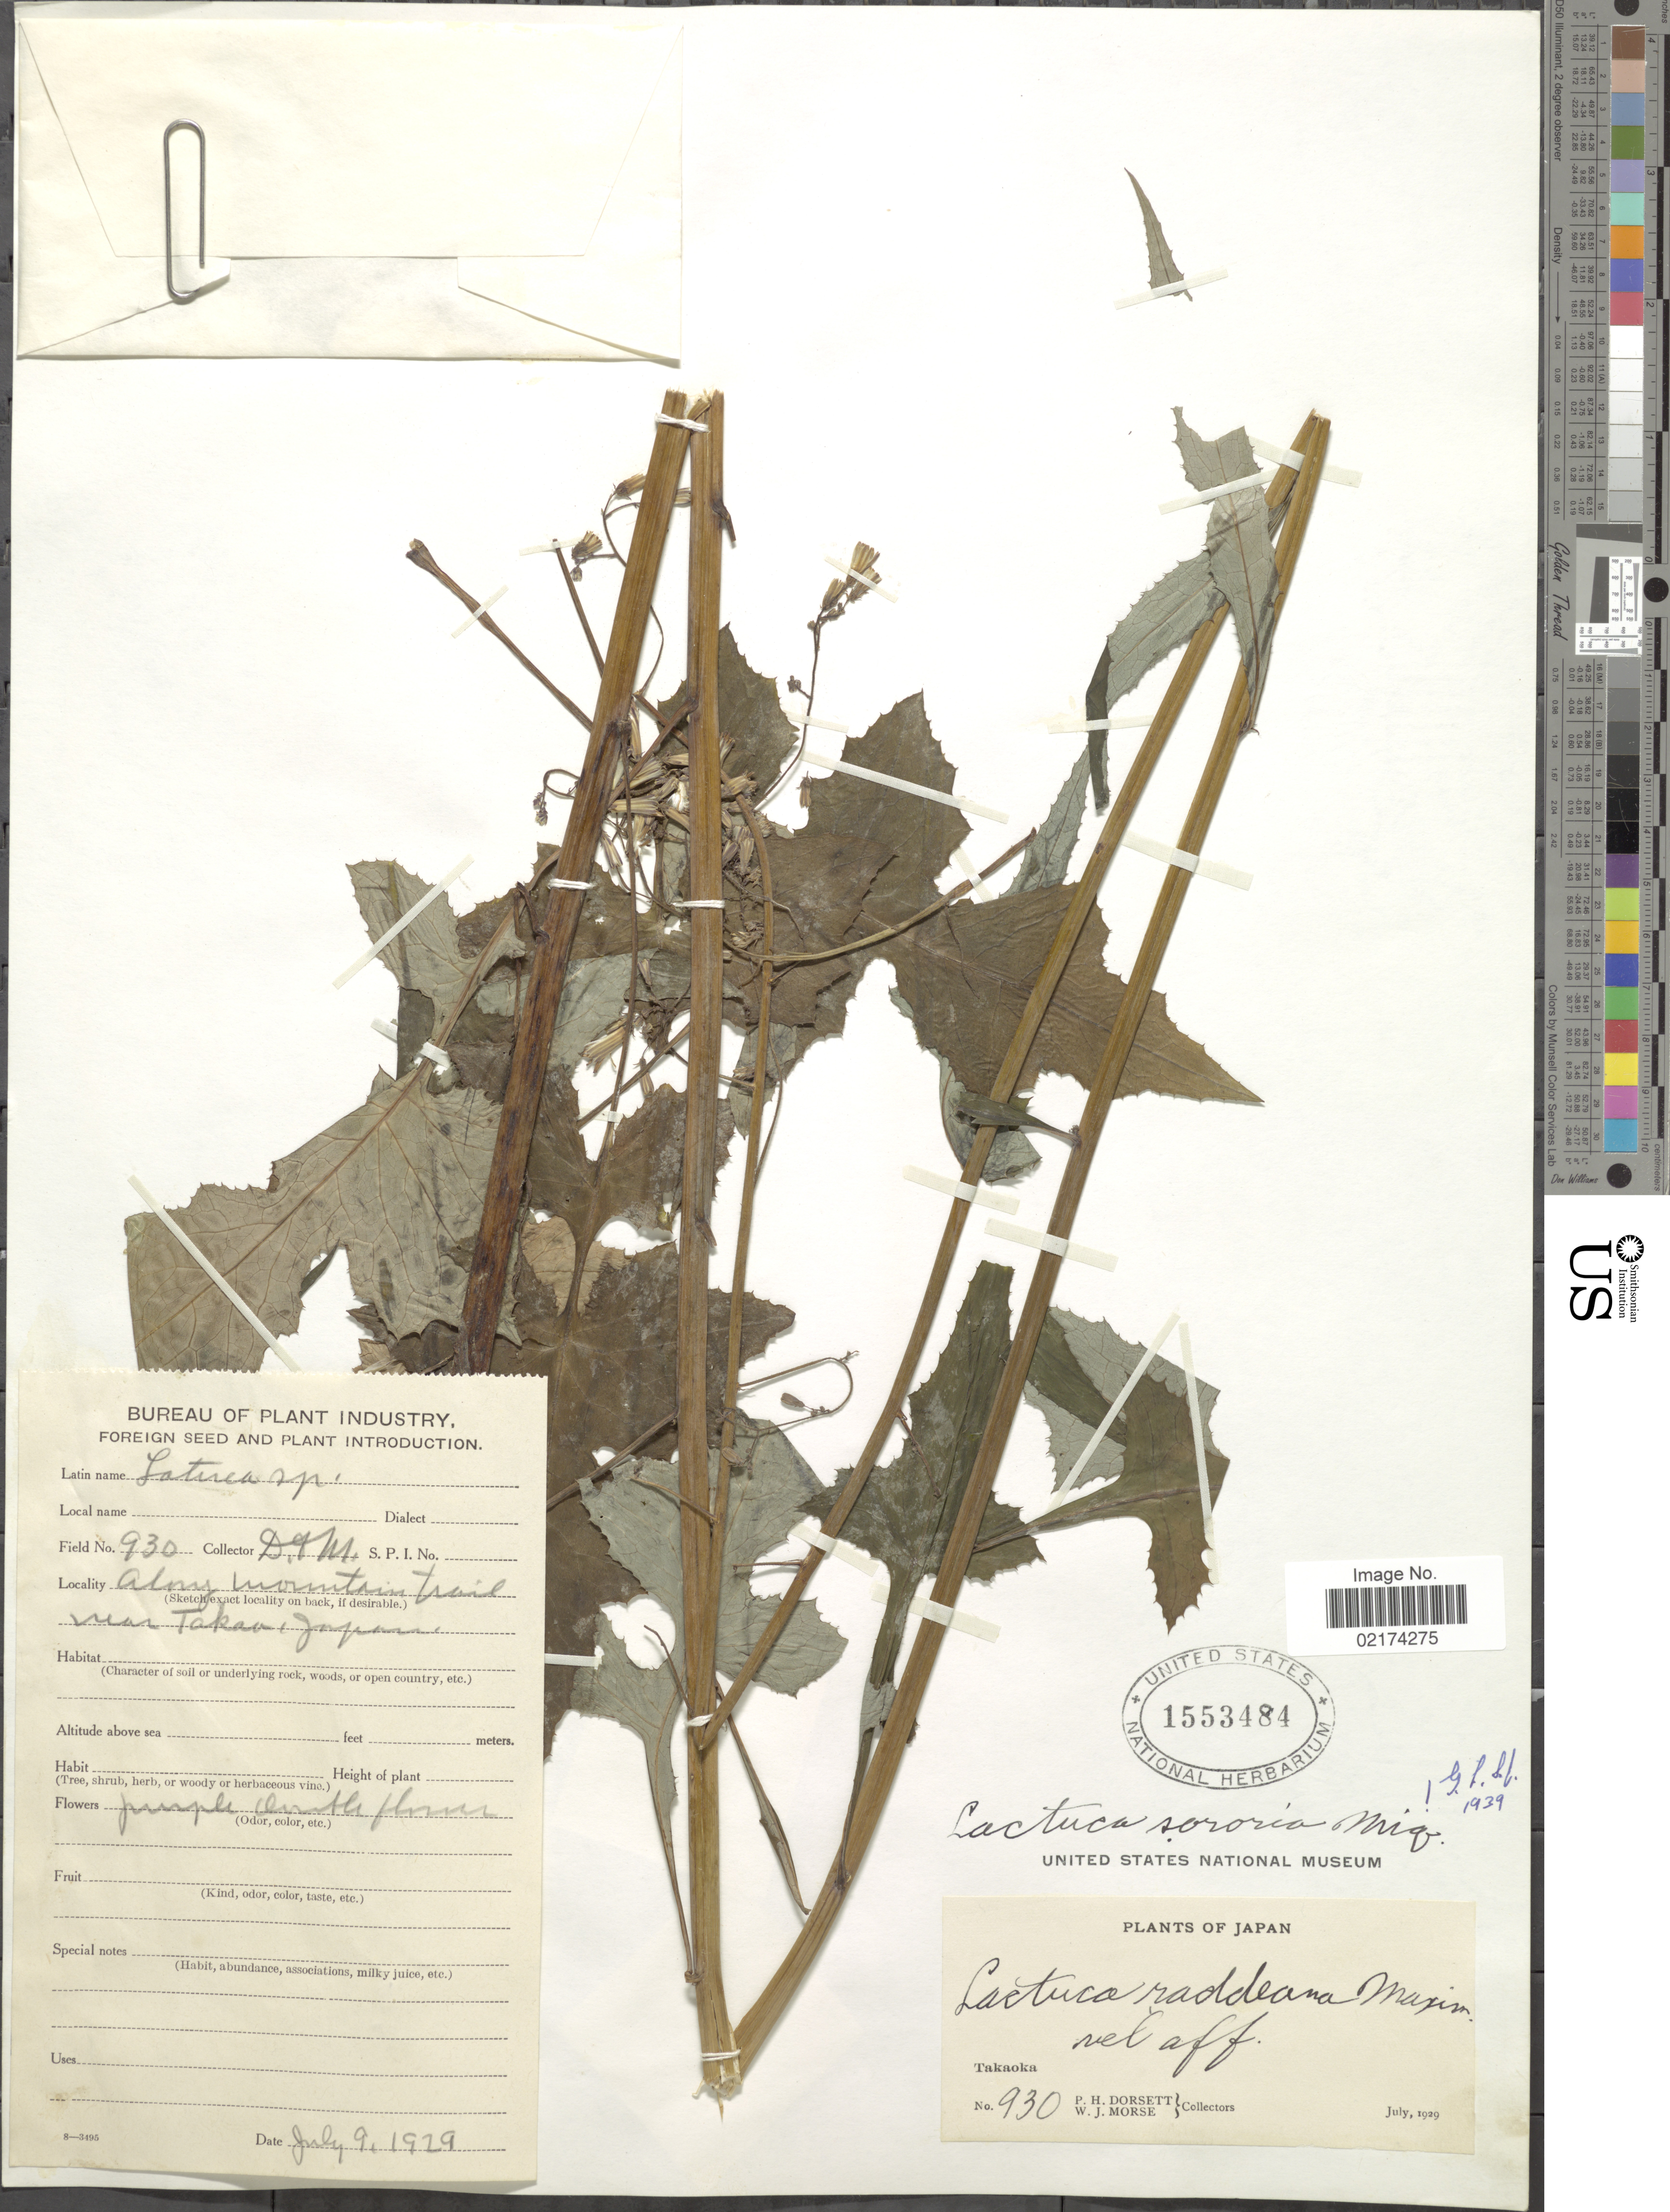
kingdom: Plantae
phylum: Tracheophyta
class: Magnoliopsida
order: Asterales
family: Asteraceae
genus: Paraprenanthes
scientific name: Paraprenanthes sororia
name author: (Miq.) C. Shih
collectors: P. H. Dorsett & W. J. Morse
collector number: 930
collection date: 1929-07-09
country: Japan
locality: Takaoka, along mountain trail near Takao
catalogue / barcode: US 1553484